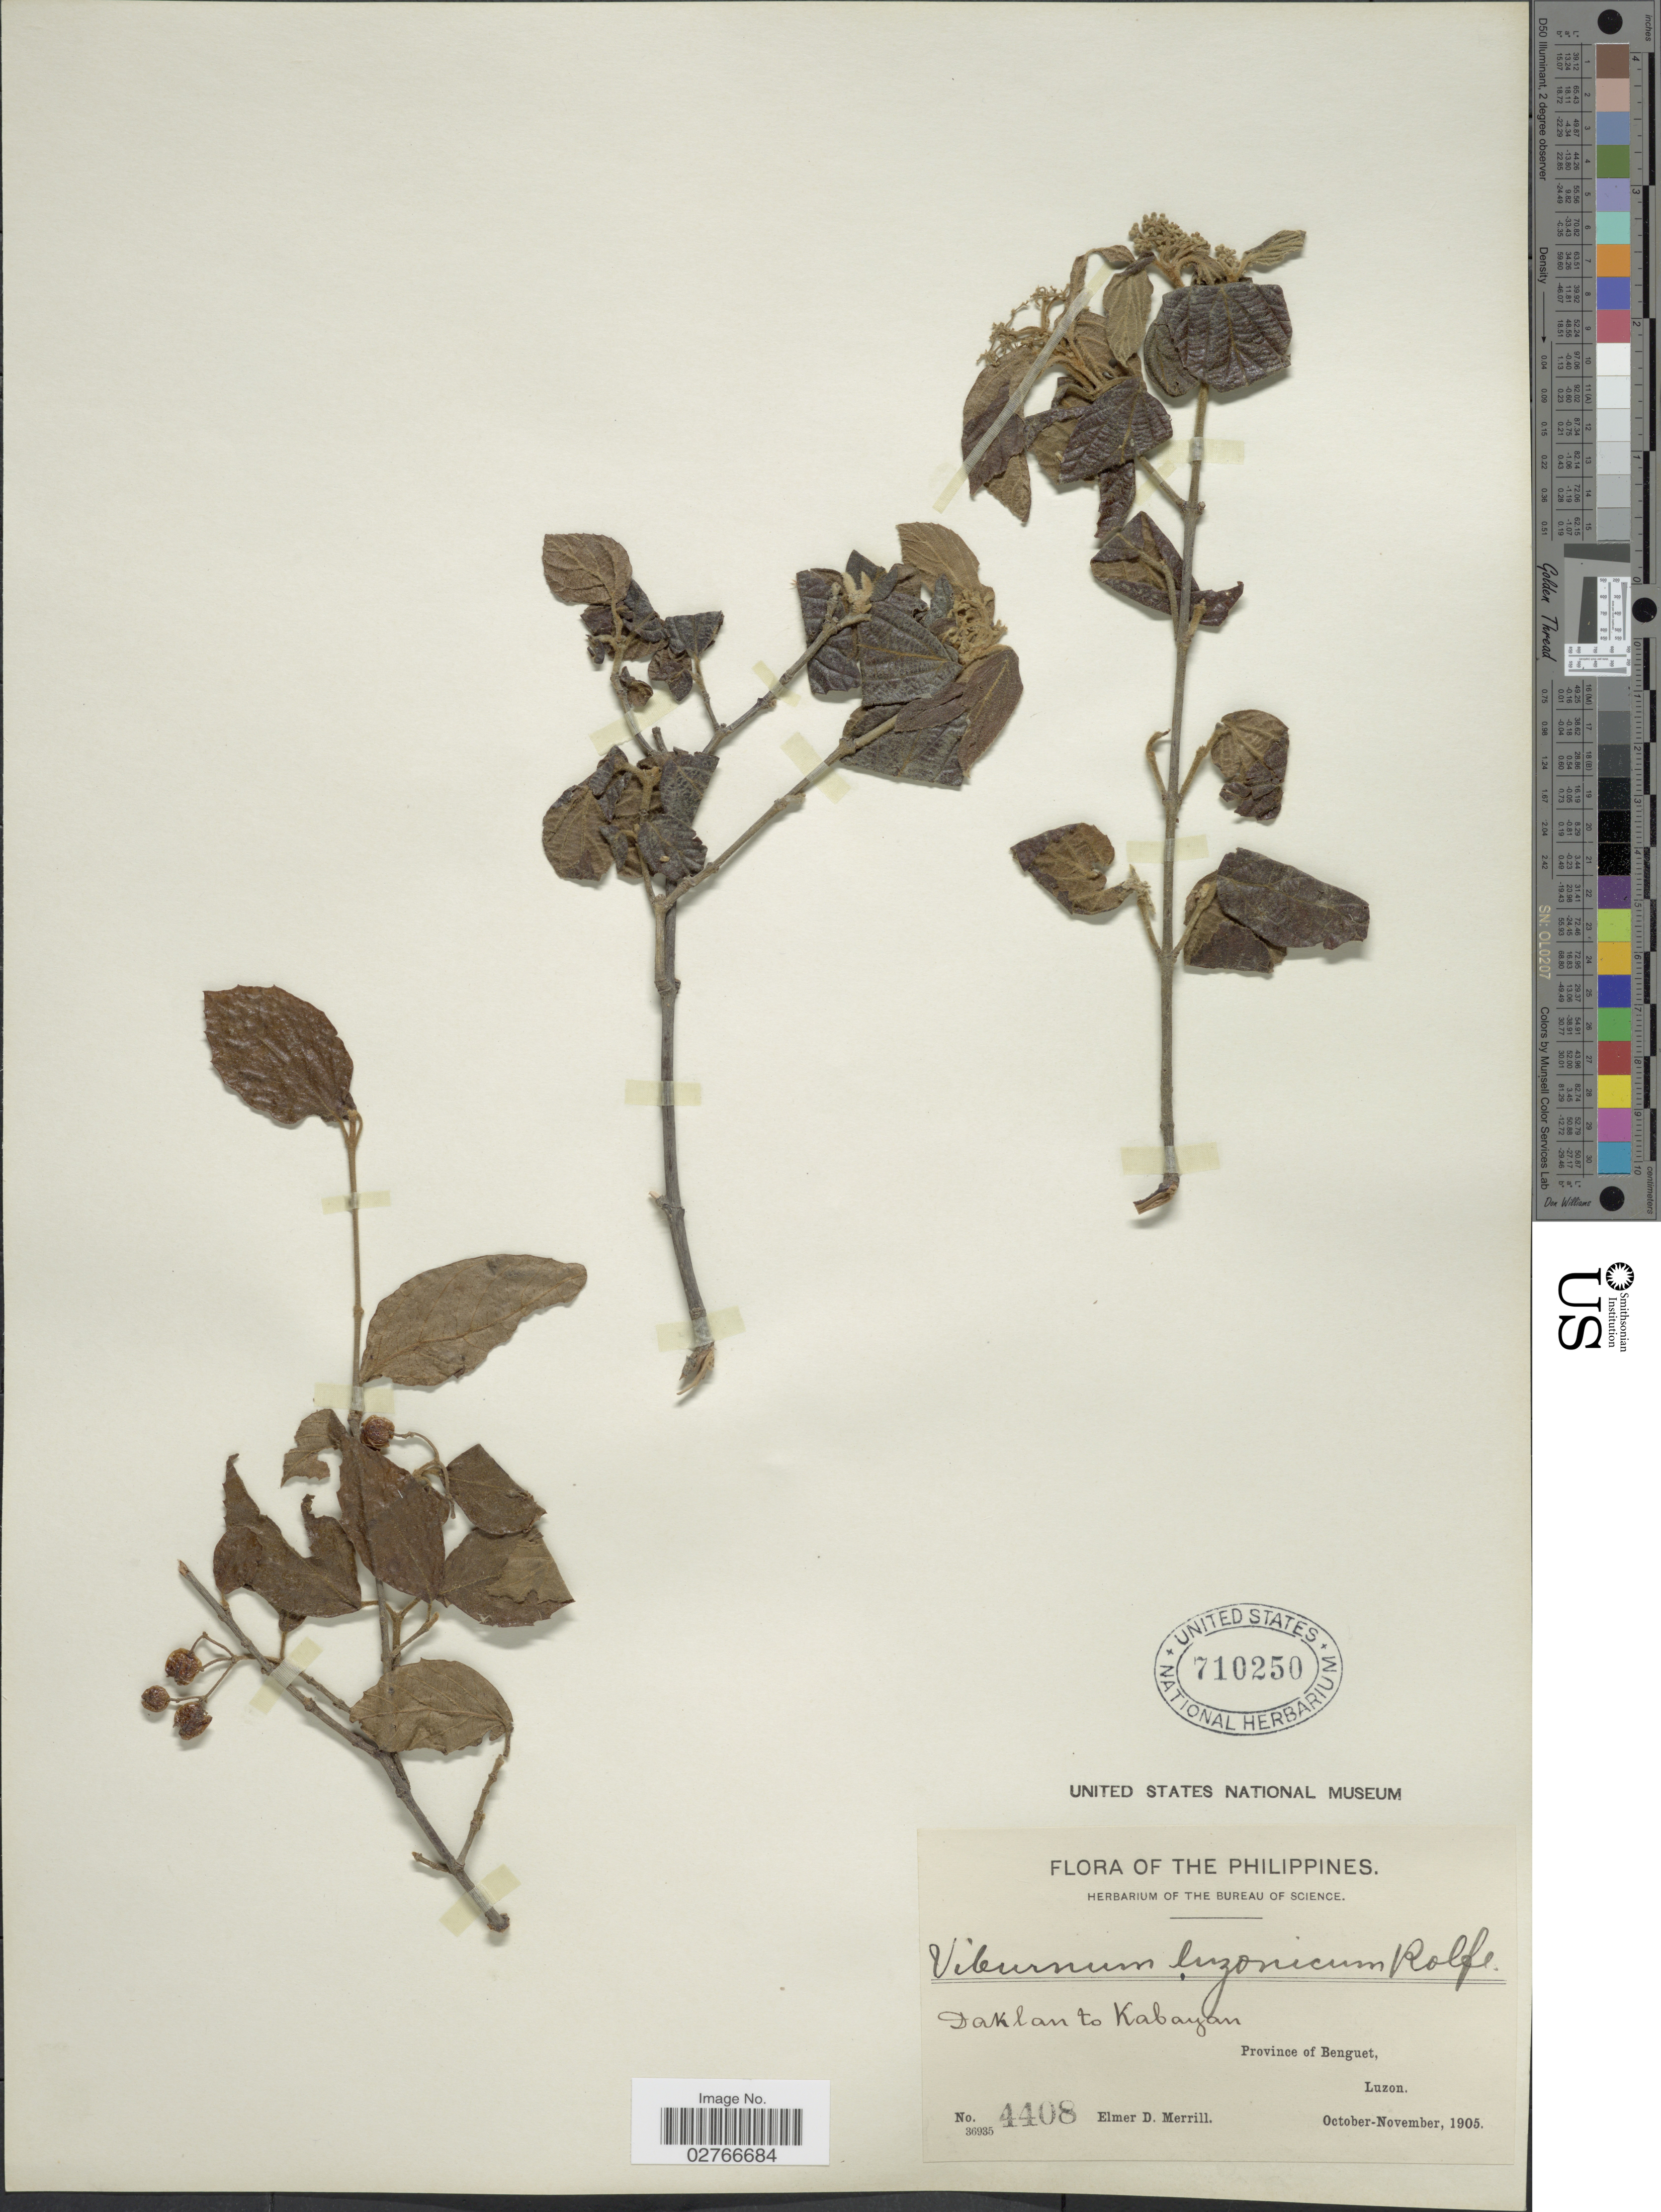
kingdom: Plantae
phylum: Tracheophyta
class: Magnoliopsida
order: Dipsacales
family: Viburnaceae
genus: Viburnum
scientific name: Viburnum luzonicum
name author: Rolfe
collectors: E. D. Merrill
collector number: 4408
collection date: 1905-10/1905-11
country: Philippines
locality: Daklan to Kabayan. Province of Benguet, Luzon.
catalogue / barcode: US 710250